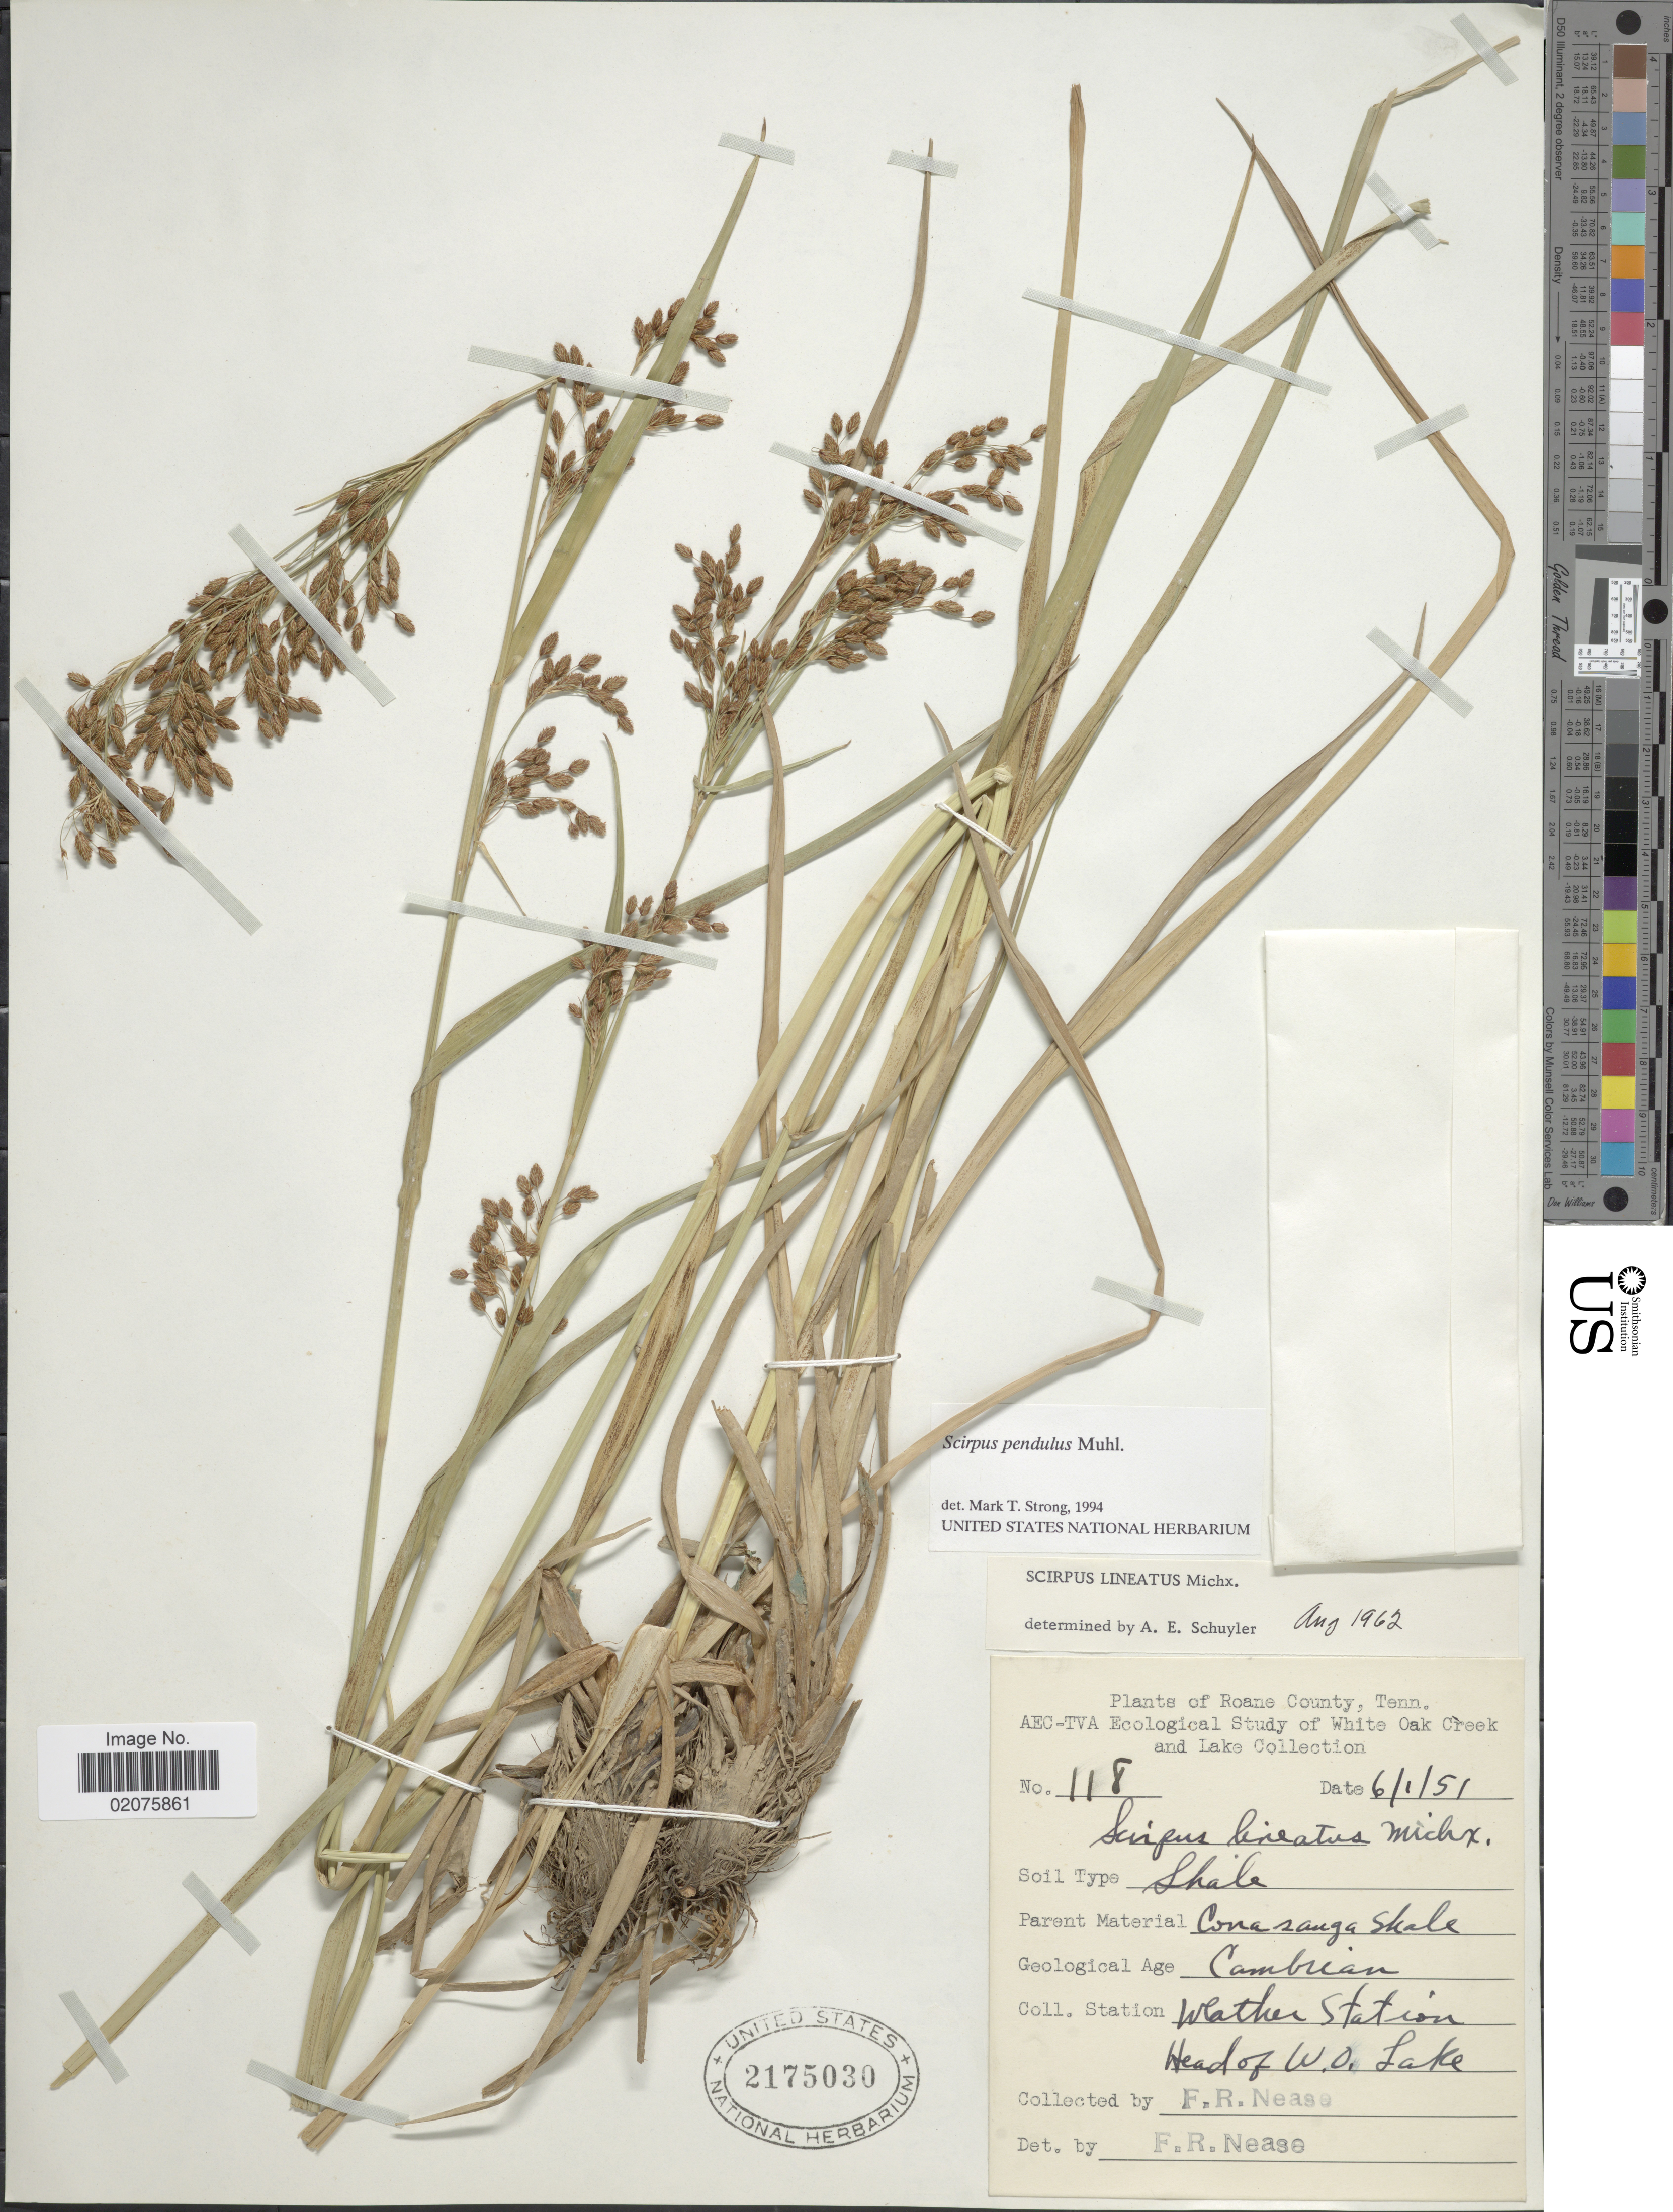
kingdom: Plantae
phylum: Tracheophyta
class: Liliopsida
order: Poales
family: Cyperaceae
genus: Scirpus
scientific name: Scirpus pendulus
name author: Muhl.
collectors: F. Nease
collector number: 118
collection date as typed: Transcribed d/m/y: 1/6/51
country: United States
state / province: Tennessee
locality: Roane County, Tenn. White Oak Creek and Lake Collection. Weather Station Head of W.O. Lake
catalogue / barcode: US 2175030